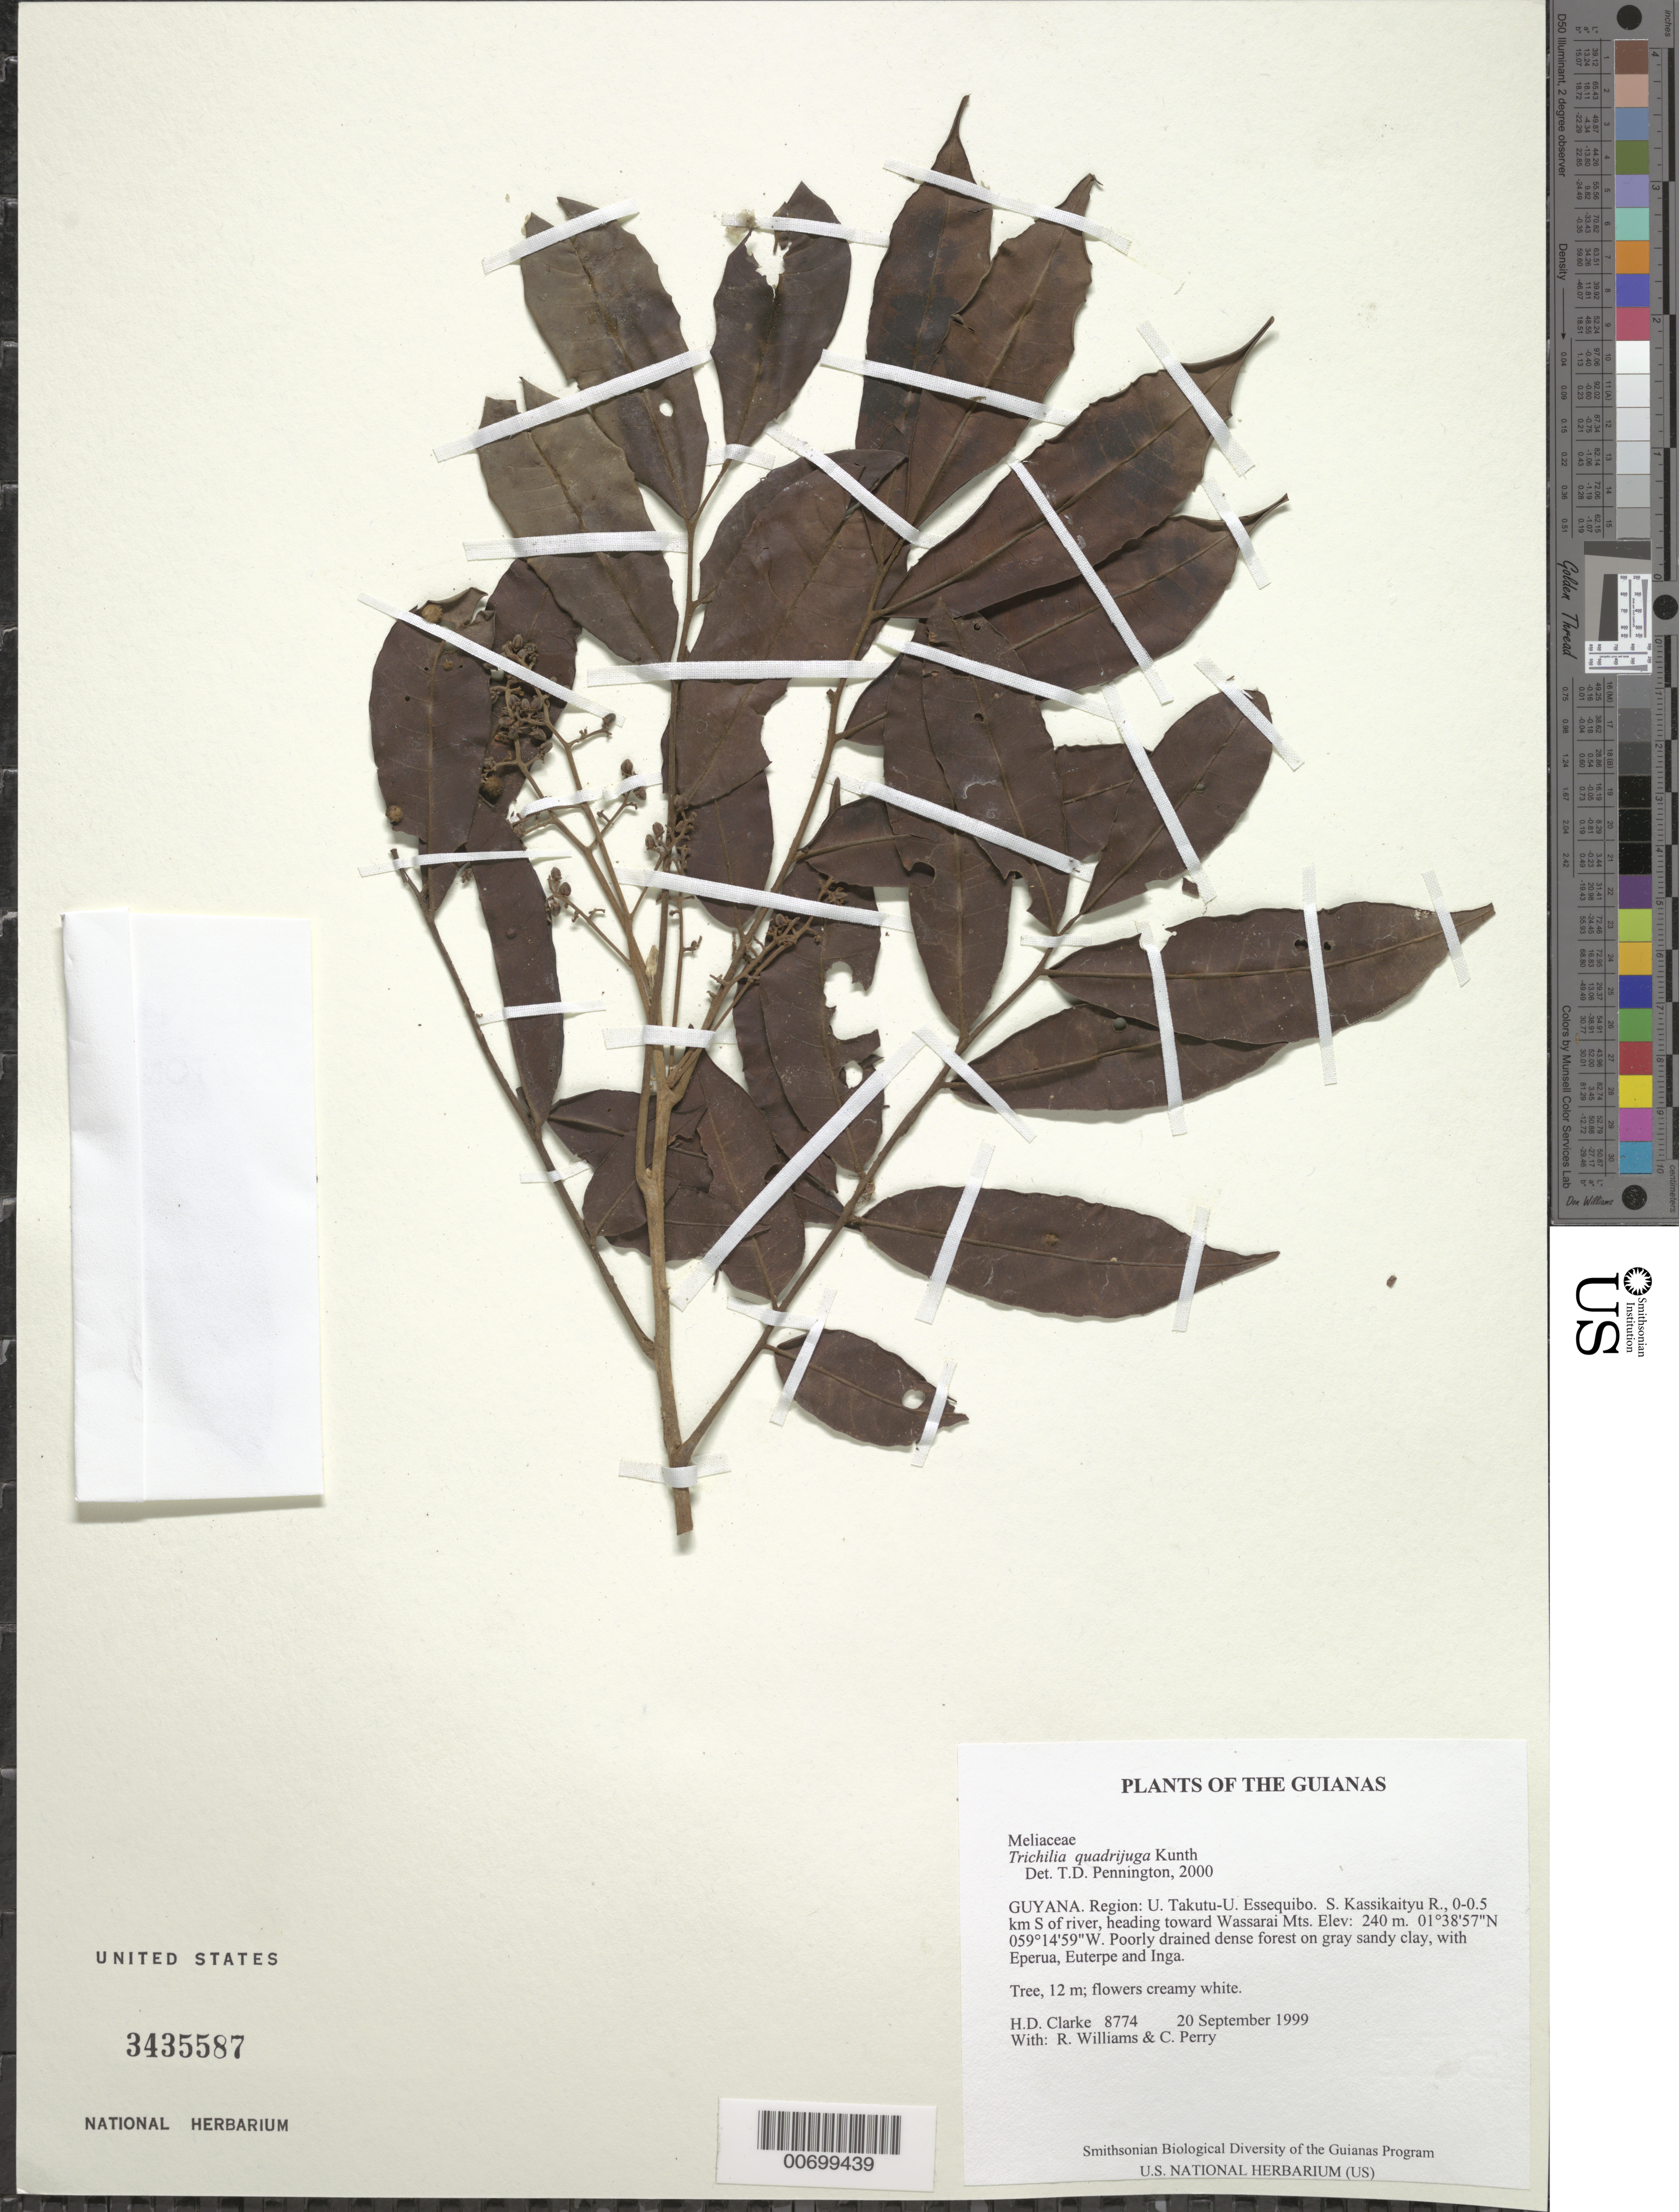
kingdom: Plantae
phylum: Tracheophyta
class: Magnoliopsida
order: Sapindales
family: Meliaceae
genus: Trichilia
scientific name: Trichilia quadrijuga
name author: Kunth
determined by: Pennington, T. D., (K)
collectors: H. D. Clarke, R. Williams & C. Perry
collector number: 8774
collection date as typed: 20 September 1999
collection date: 1999-09-20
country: Guyana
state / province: U. Takutu-U. Essequibo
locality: S. Kassikaityu R., 0-0.5 km S of river, heading toward Wassarai Mts.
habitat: Poorly drained dense forest on gray sandy clay, with Eperua, Euterpe and Inga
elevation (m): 240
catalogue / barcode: US 3435587